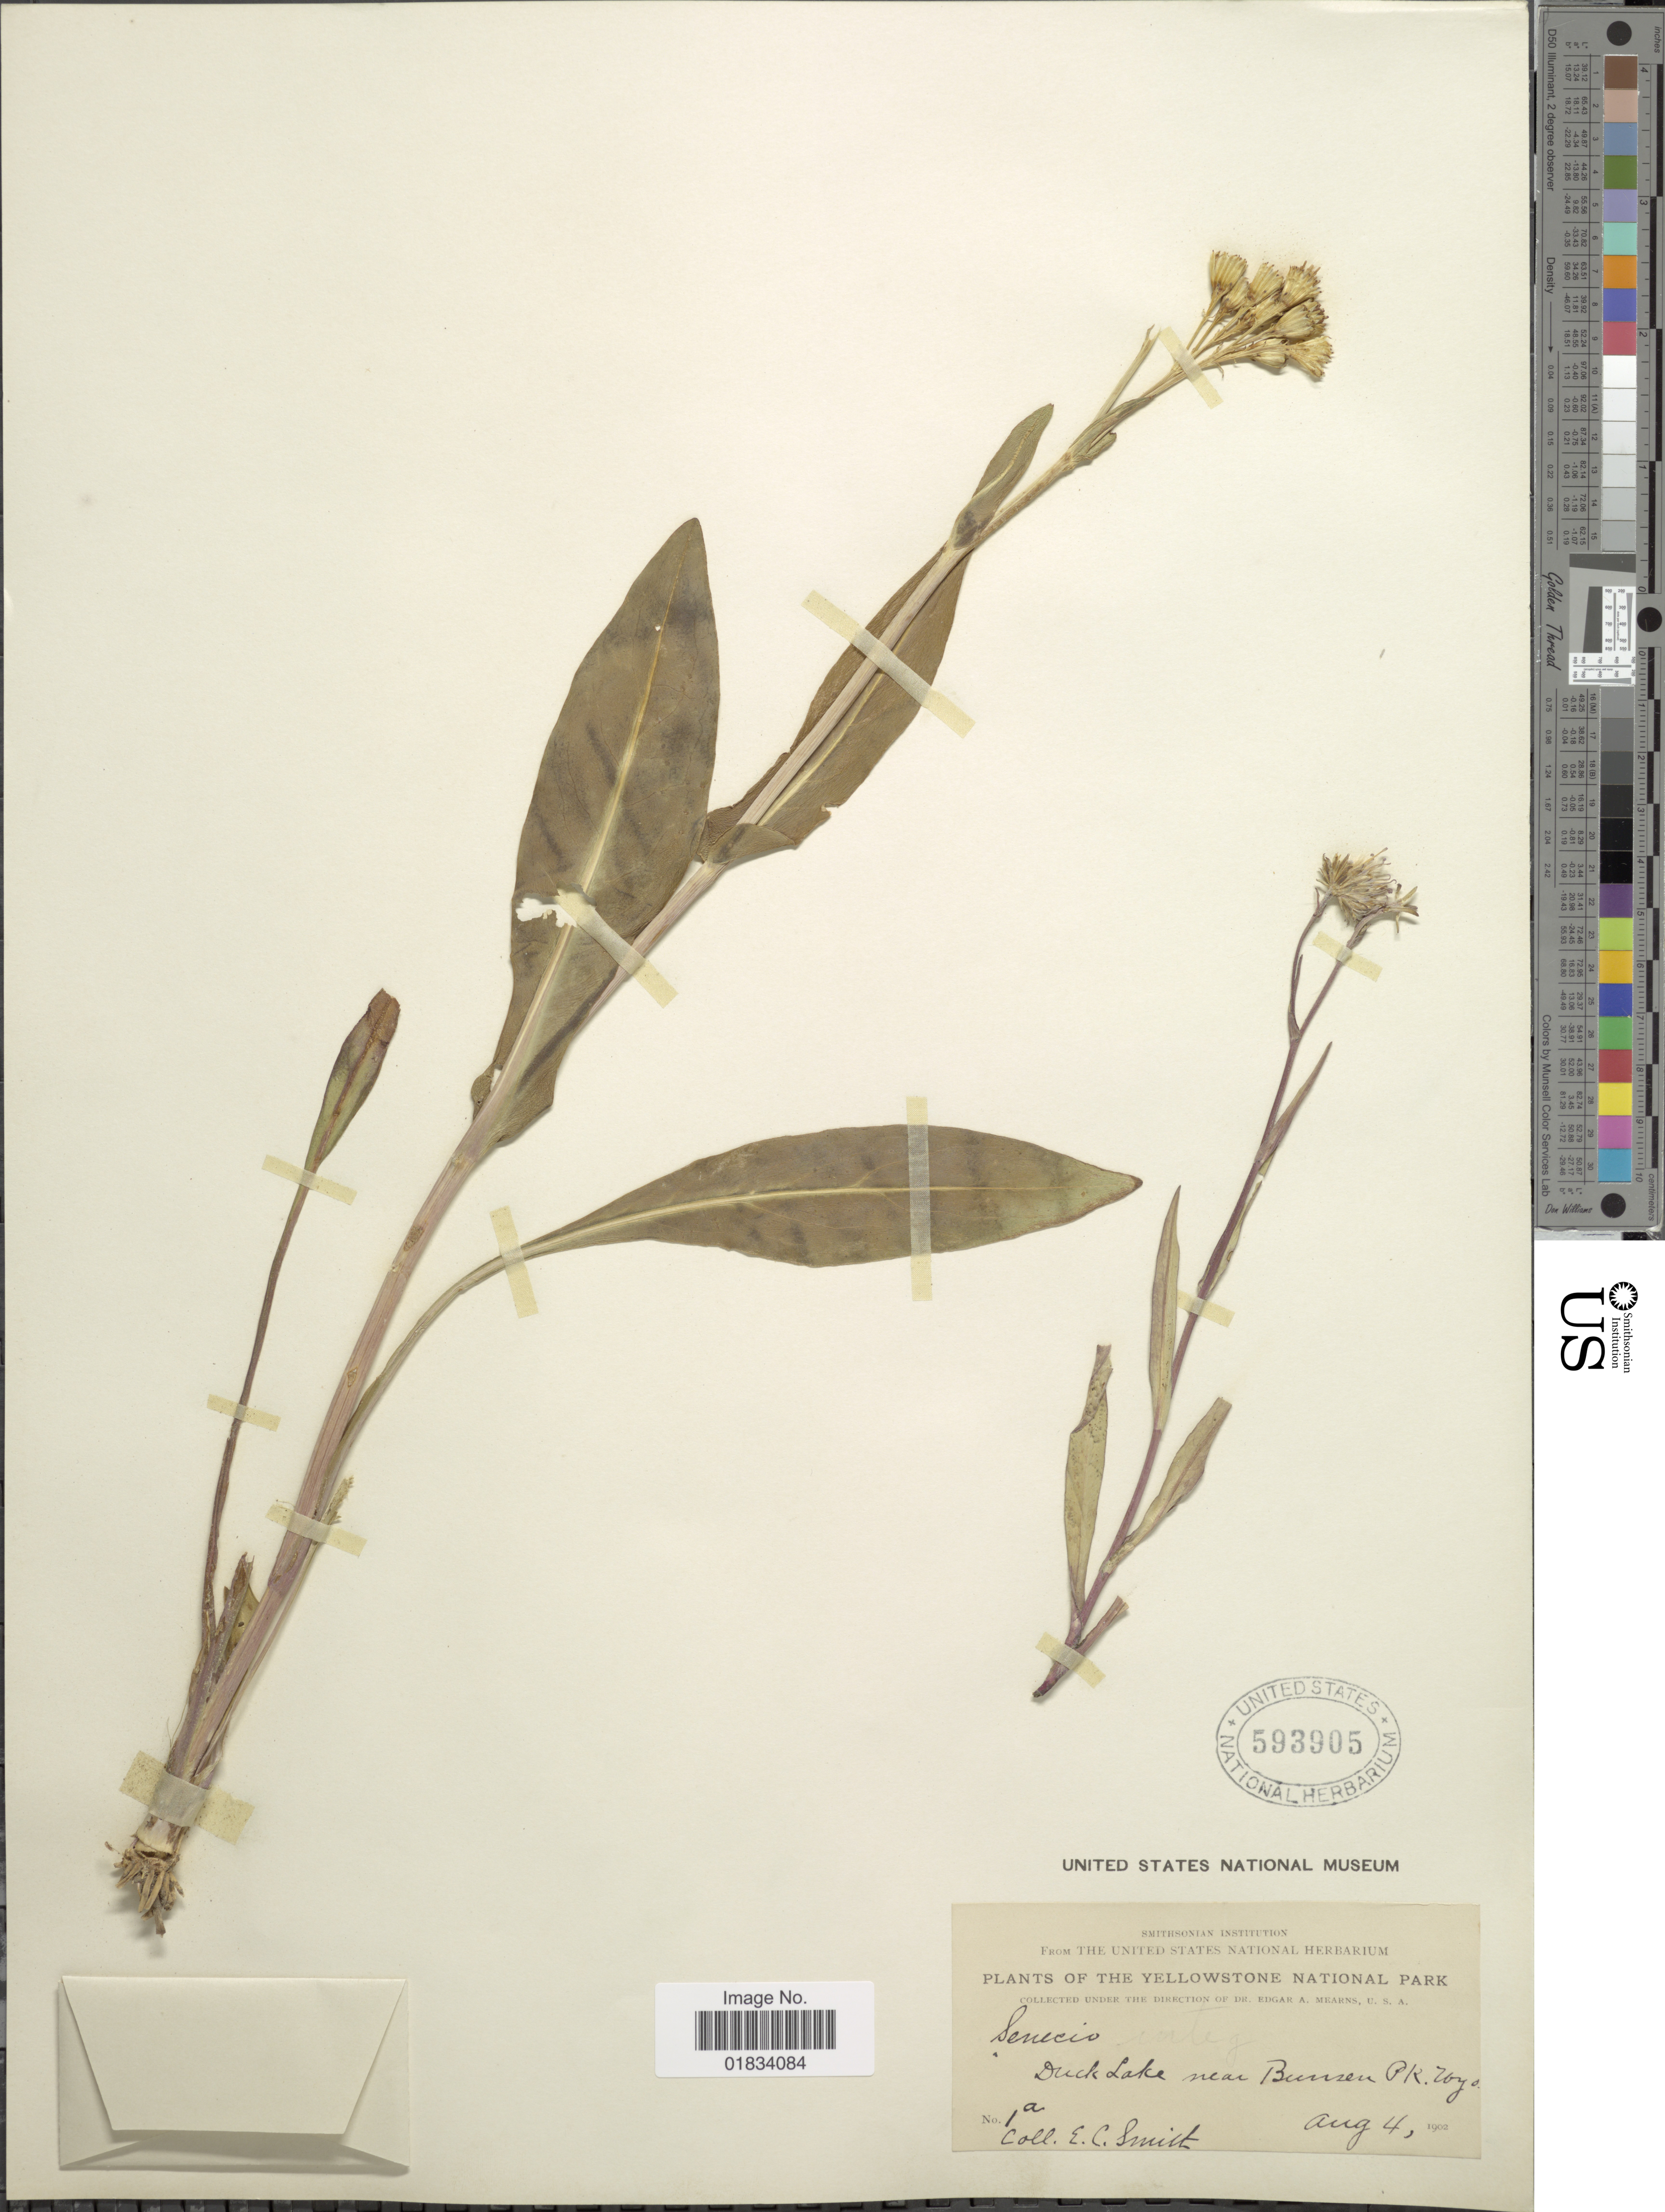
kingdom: Plantae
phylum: Tracheophyta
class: Magnoliopsida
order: Asterales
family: Asteraceae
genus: Senecio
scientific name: Senecio integerrimus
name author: Nutt.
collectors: E. C. Smith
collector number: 1a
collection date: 1902-08-04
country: United States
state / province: Wyoming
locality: Yellowstone National Park, Duck Lake near Bunsen Pk.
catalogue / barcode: US 593905